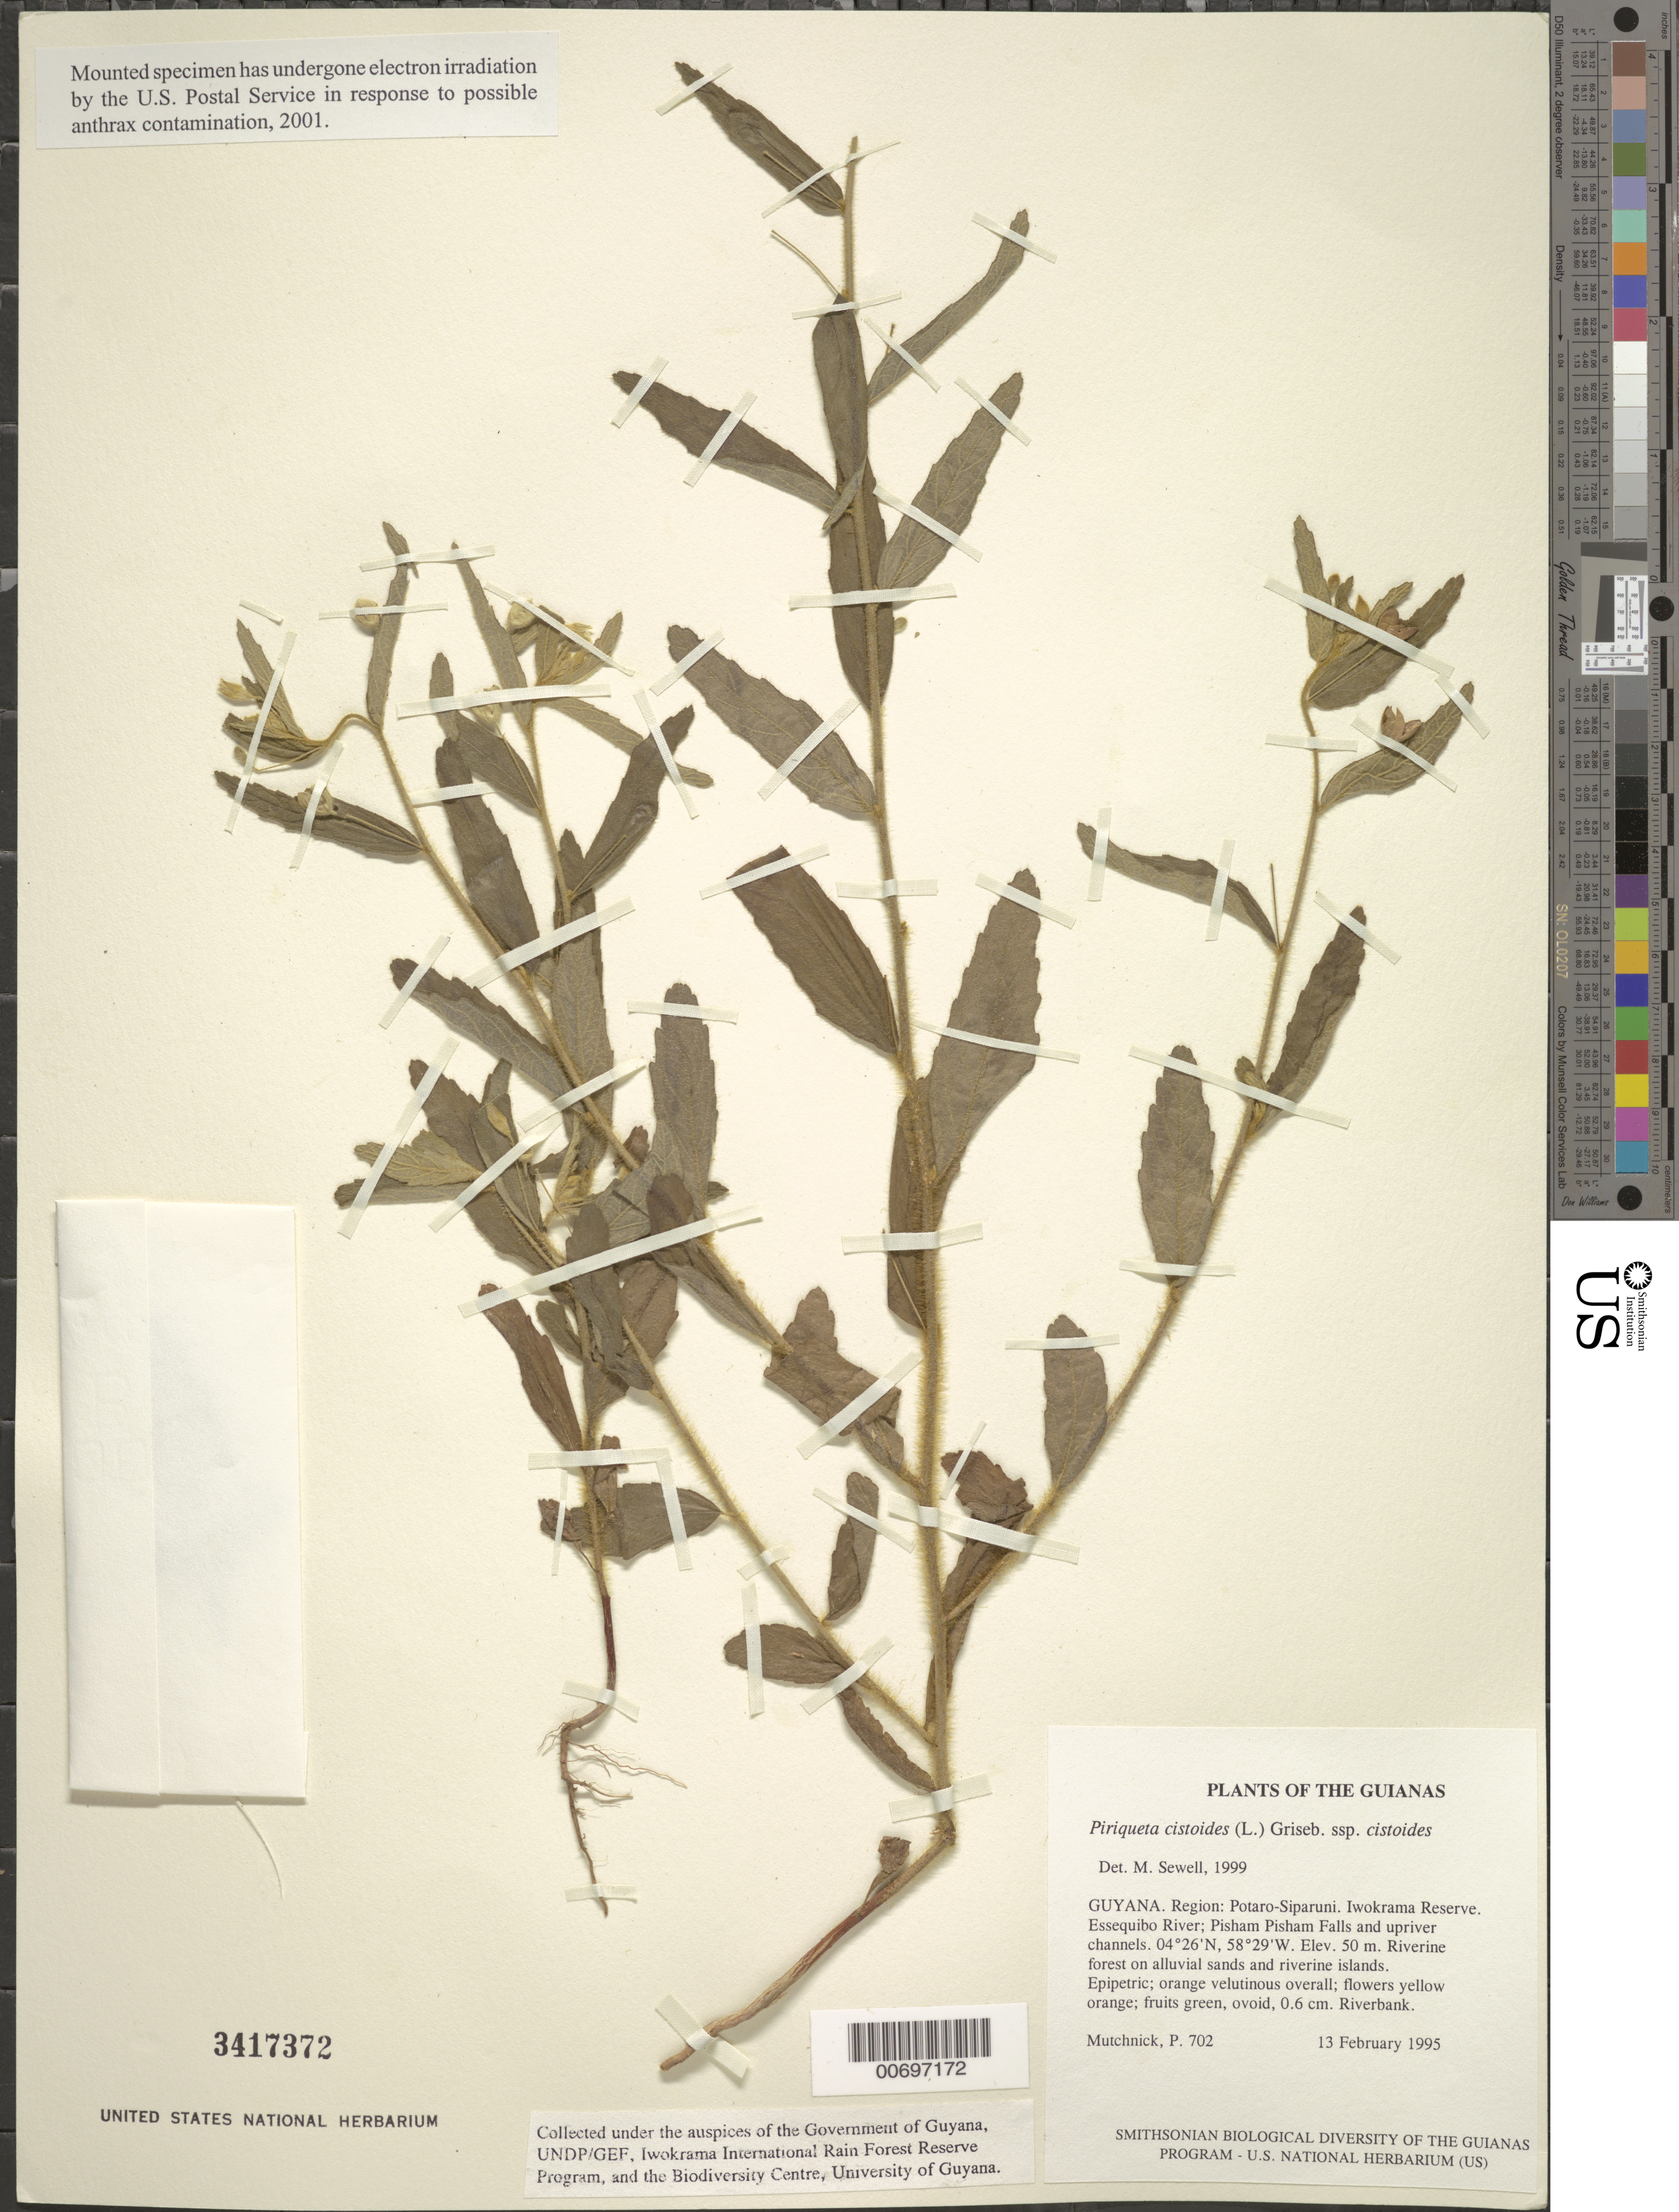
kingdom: Plantae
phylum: Tracheophyta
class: Magnoliopsida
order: Malpighiales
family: Turneraceae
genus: Piriqueta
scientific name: Piriqueta cistoides subsp. cistoides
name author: (L.) Griseb.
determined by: Sewell, M.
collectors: P. Mutchnick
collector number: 702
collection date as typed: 13 February 1995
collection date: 1995-02-13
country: Guyana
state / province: Potaro-Siparuni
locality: Iwokrama Reserve. Essequibo River; Pisham Pisham Falls and upriver channels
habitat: Riverine forest on alluvial sands and riverine islands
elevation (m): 50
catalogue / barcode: US 3417372